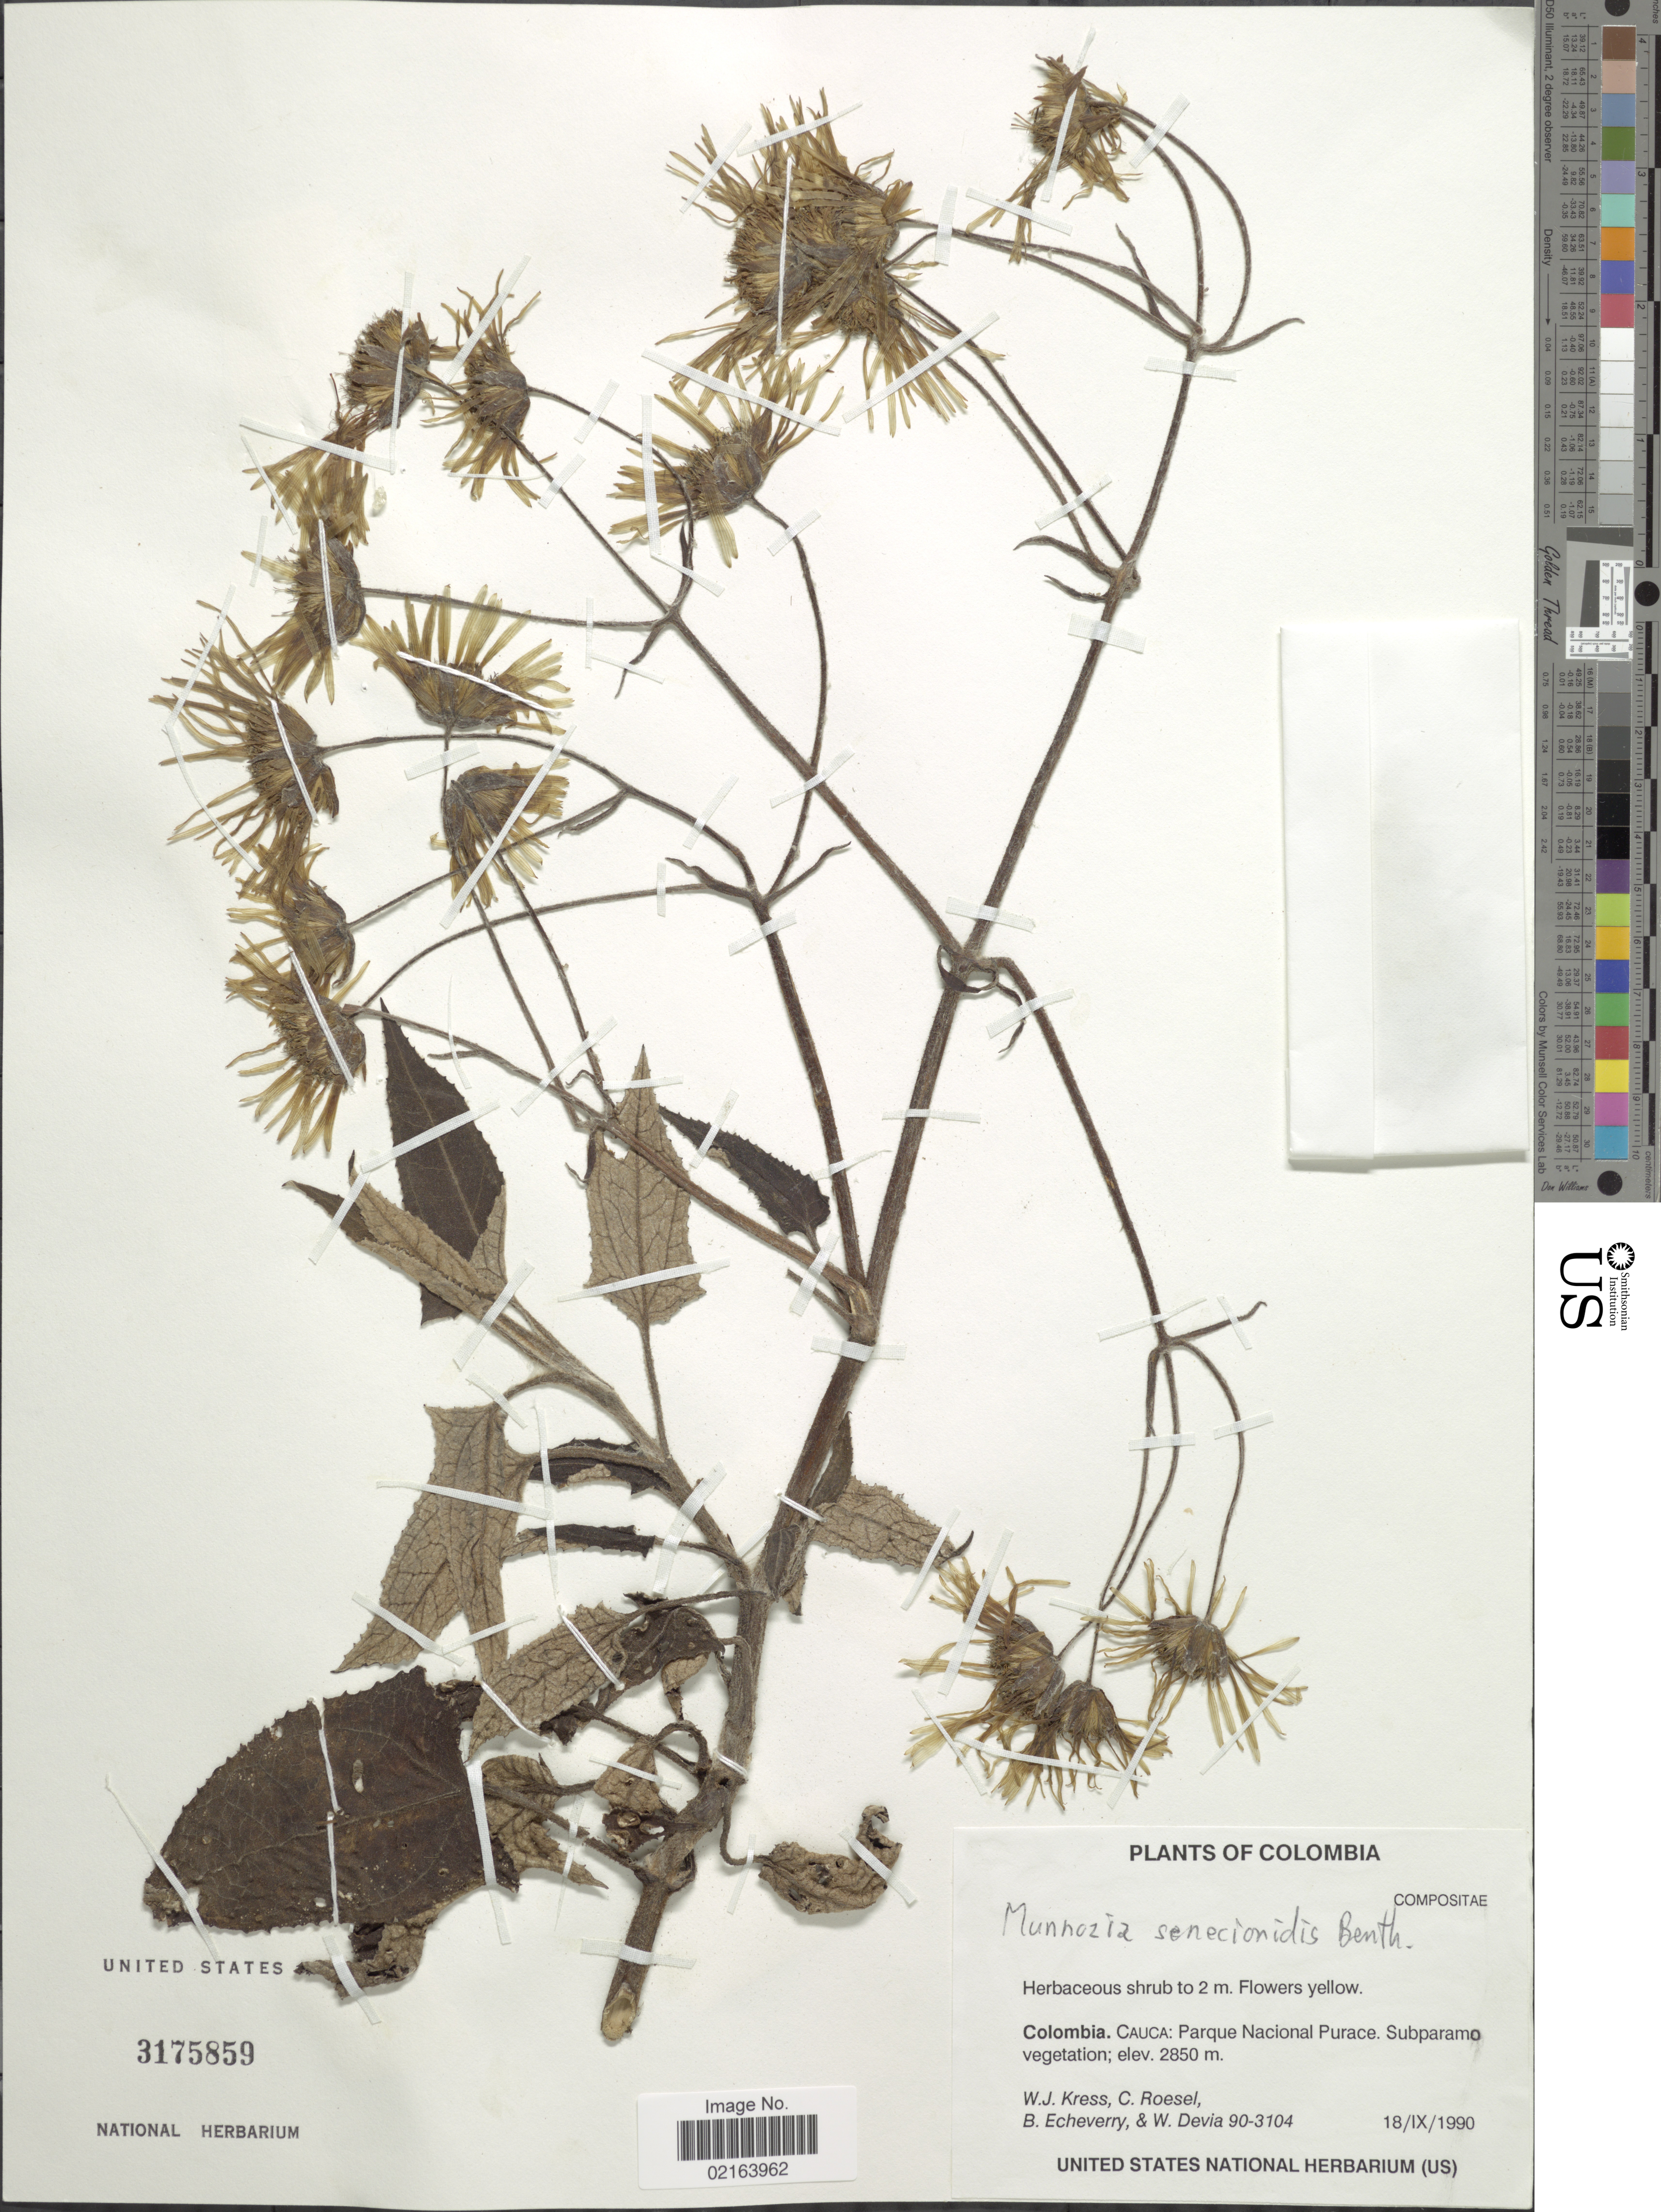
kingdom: Plantae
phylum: Tracheophyta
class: Magnoliopsida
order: Asterales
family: Asteraceae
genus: Munnozia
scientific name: Munnozia senecionidis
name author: Benth.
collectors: W. J. Kress, C. S. Roesel, B. Echeverry & W. Devia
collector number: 90-3104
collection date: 1990-09-18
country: Colombia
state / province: Cauca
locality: Cauca: Parque Nacional Purace, Subparamo vegetation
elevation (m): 2850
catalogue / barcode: US 3175859